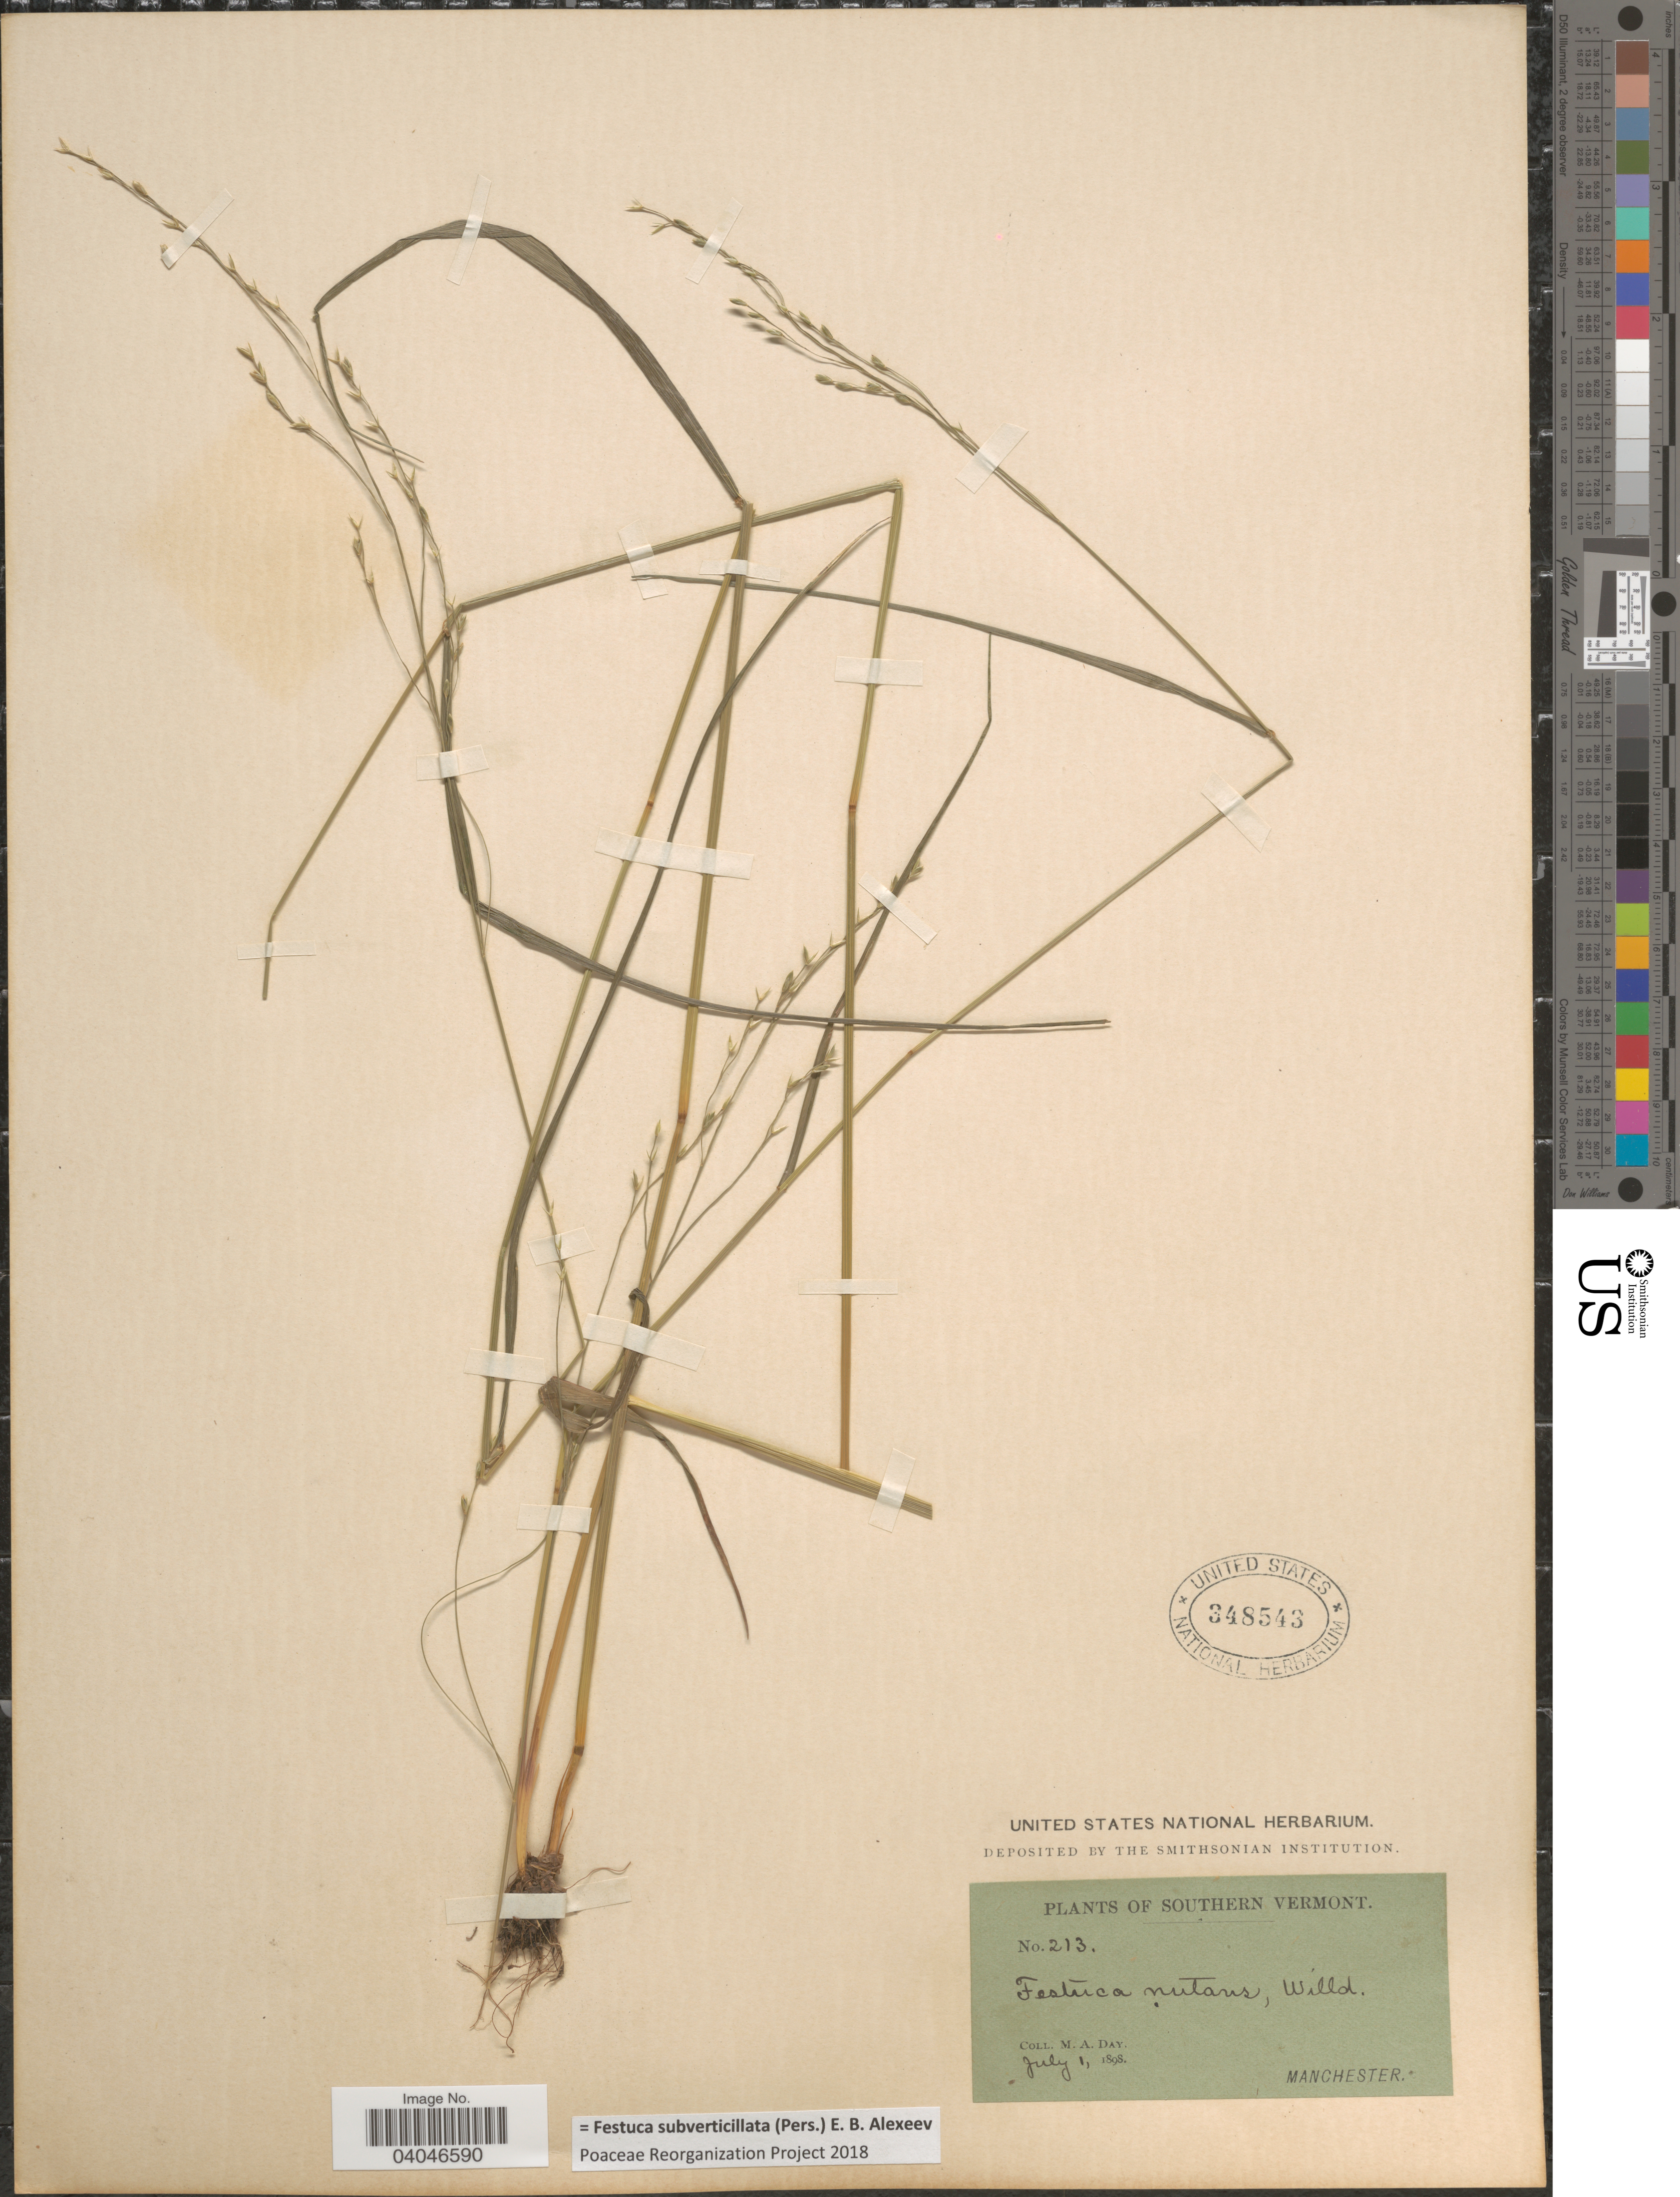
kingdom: Plantae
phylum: Tracheophyta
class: Liliopsida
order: Poales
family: Poaceae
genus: Festuca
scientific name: Festuca subverticillata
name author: (Pers.) E.B. Alexeev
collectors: M. Day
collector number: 213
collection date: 1898-07-01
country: United States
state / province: Vermont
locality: Southern Vermont. Manchester.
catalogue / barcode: US 348543